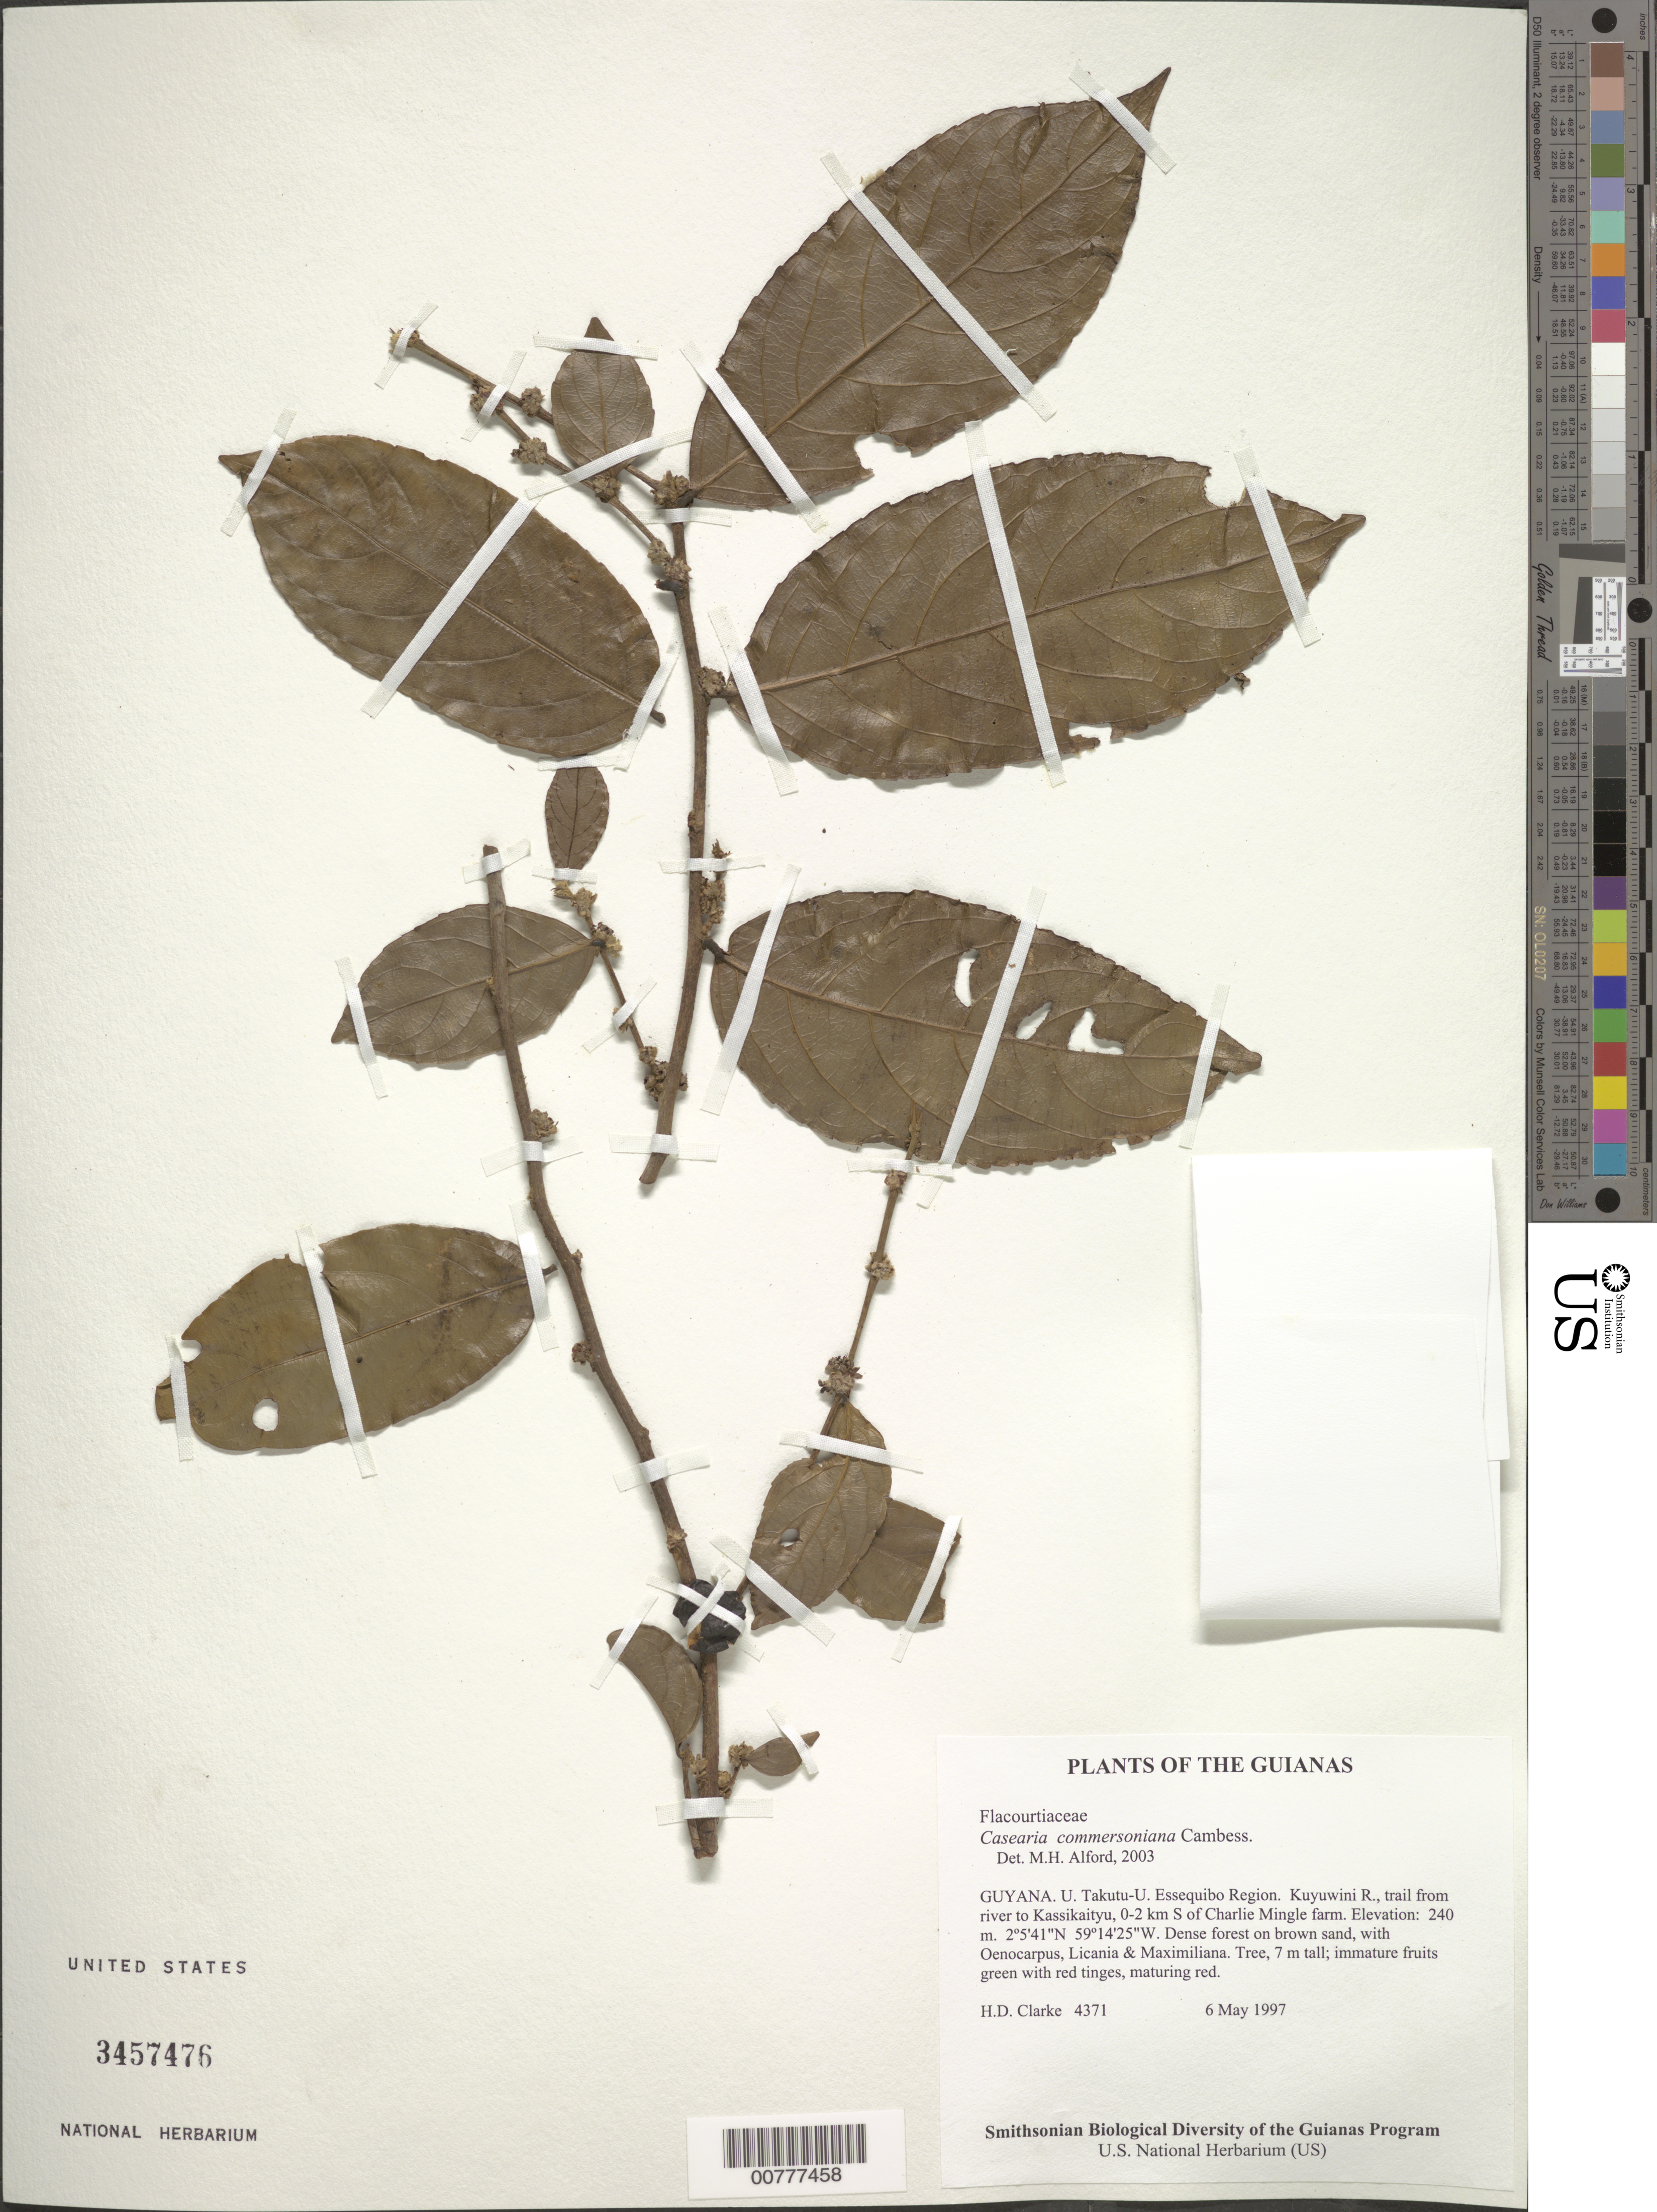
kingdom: Plantae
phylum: Tracheophyta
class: Magnoliopsida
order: Malpighiales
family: Salicaceae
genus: Piparea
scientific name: Piparea dentata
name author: Aubl.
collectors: H. D. Clarke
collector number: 4371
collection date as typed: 6 May 1997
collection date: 1997-05-06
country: Guyana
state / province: U. Takutu-U. Essequibo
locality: Kuyuwini R., trail from river to Kassikaityu, 0-2 km S of Charlie Mingle farm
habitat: Dense forest on brown sand, with Oenocarpus, Licania & Maximiliana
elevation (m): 240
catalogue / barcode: US 3457476